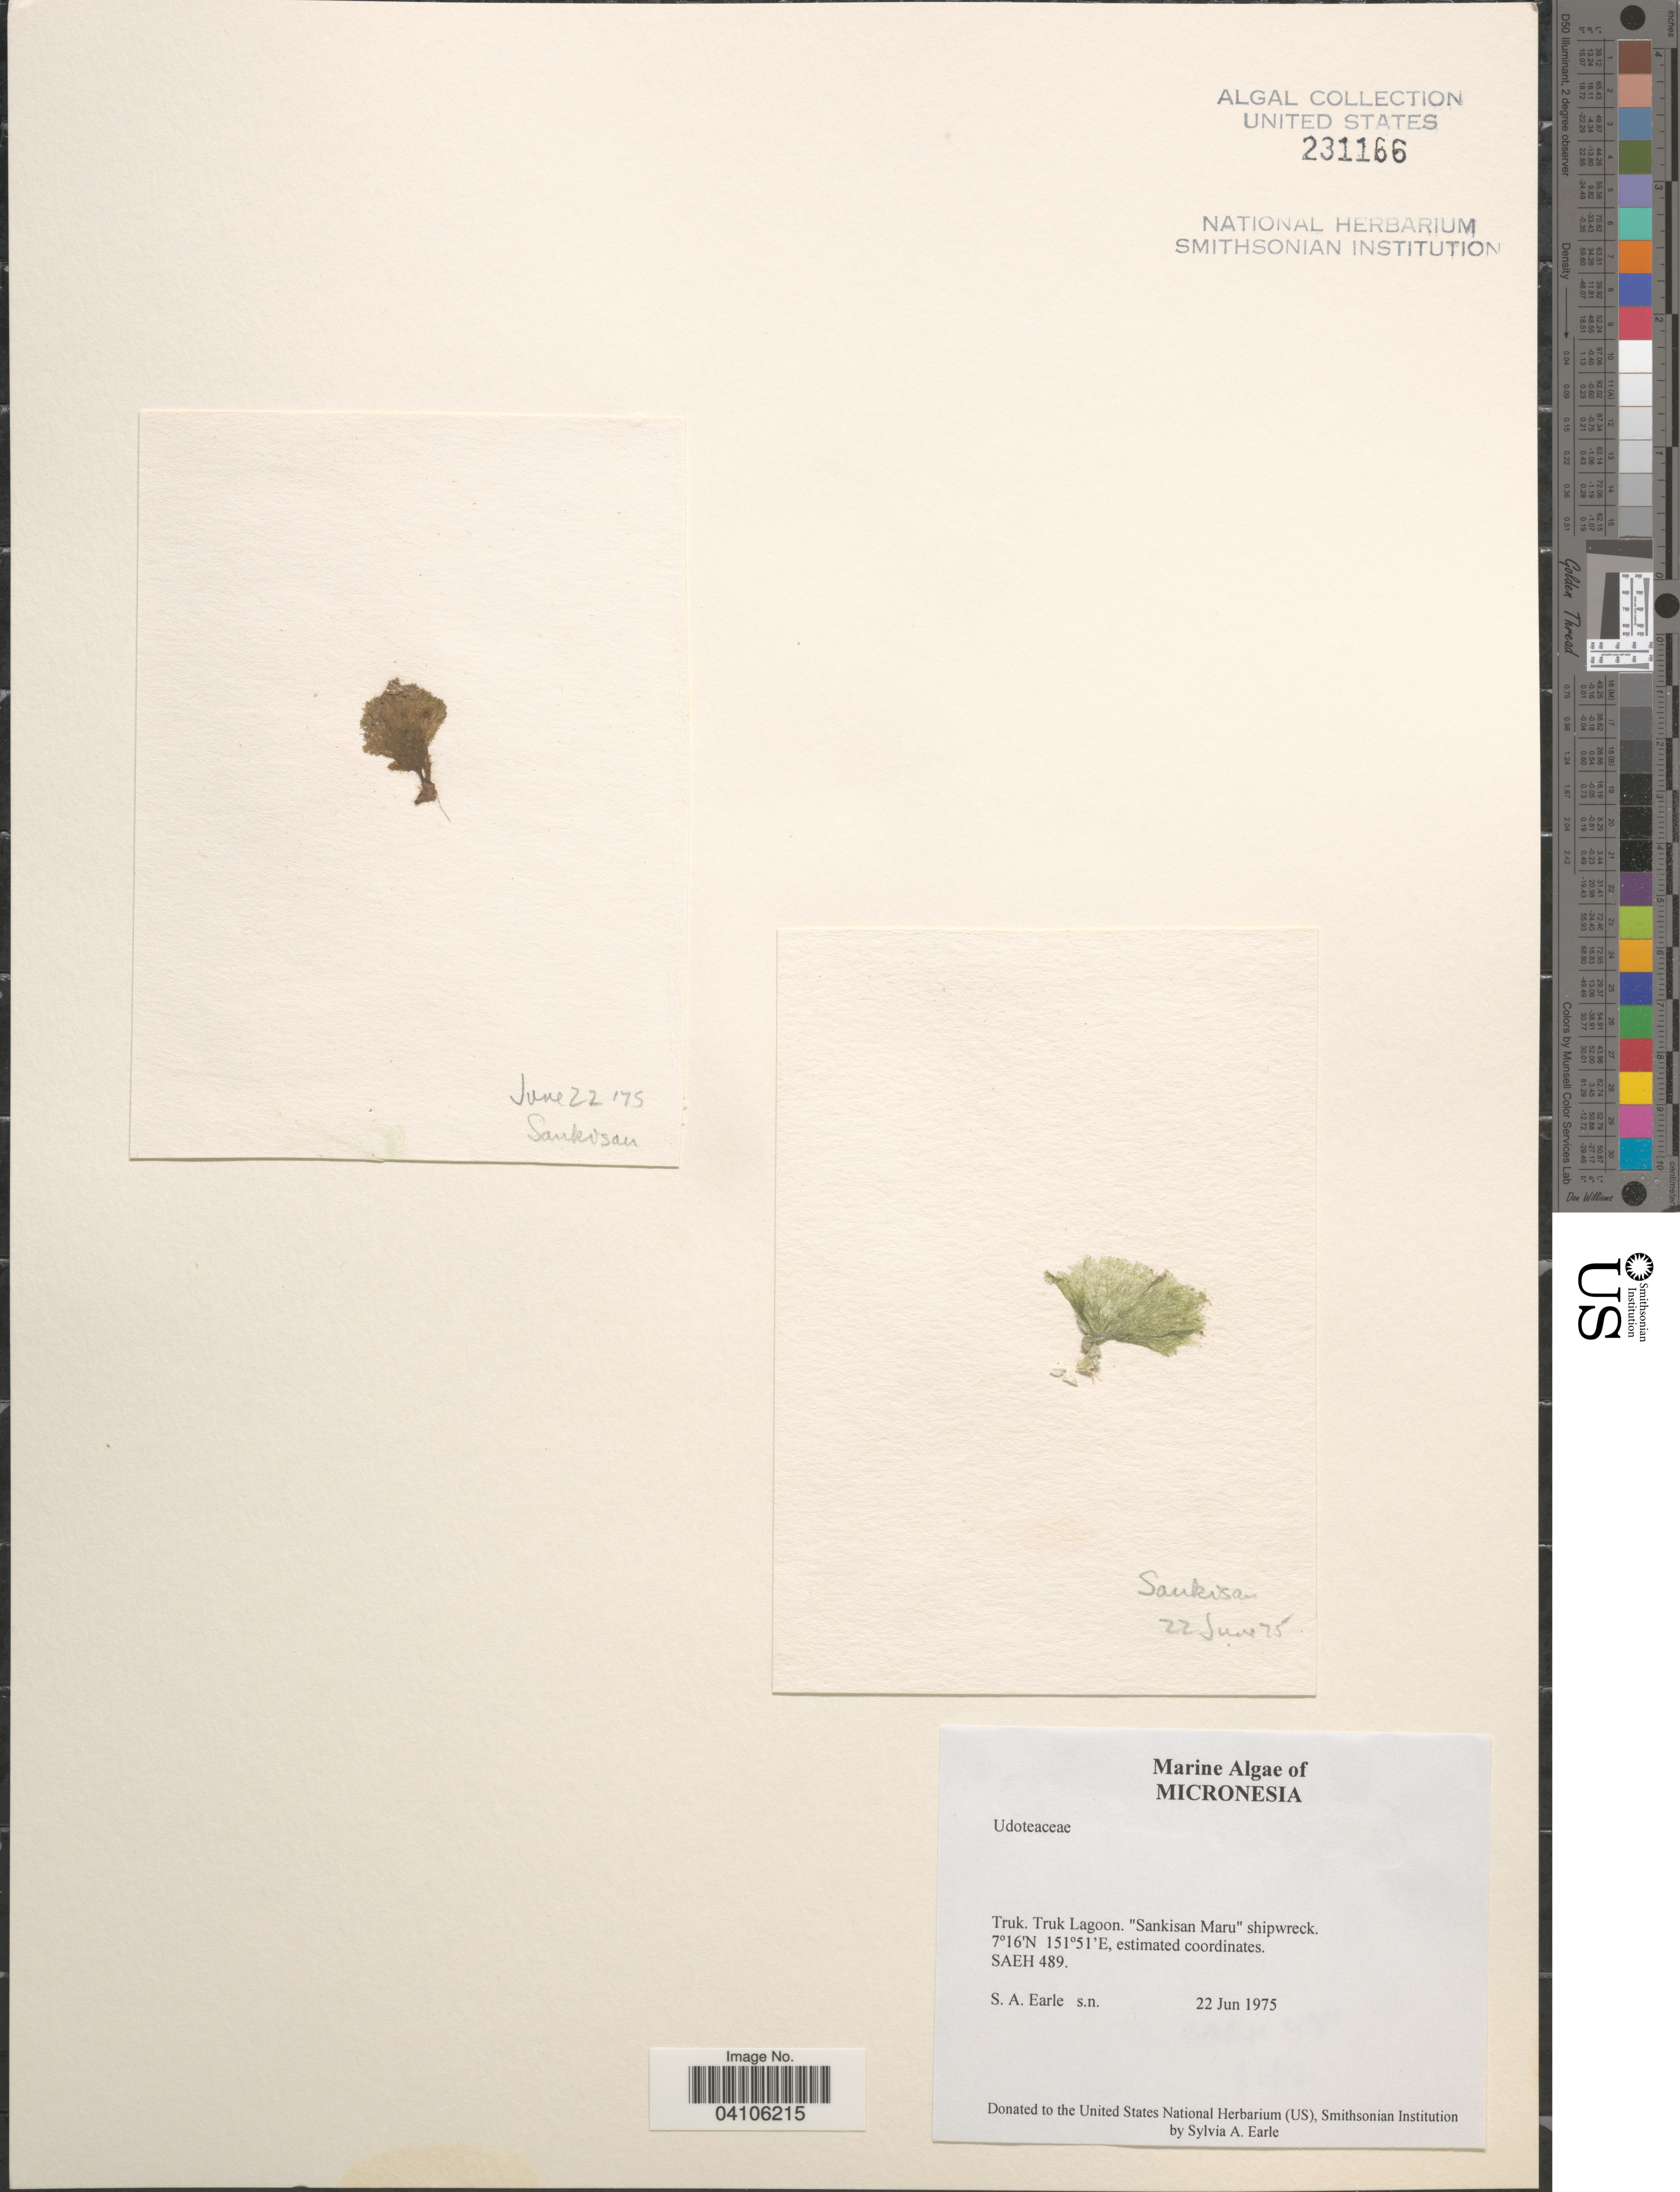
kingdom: Plantae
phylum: Chlorophyta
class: Ulvophyceae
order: Bryopsidales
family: Udoteaceae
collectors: S. A. Earle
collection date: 1975-06-22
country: Micronesia, Federated States of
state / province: Truk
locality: Truk Lagoon. "Sankisan Maru" shipwreck. SAEH 489.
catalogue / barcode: US 231166